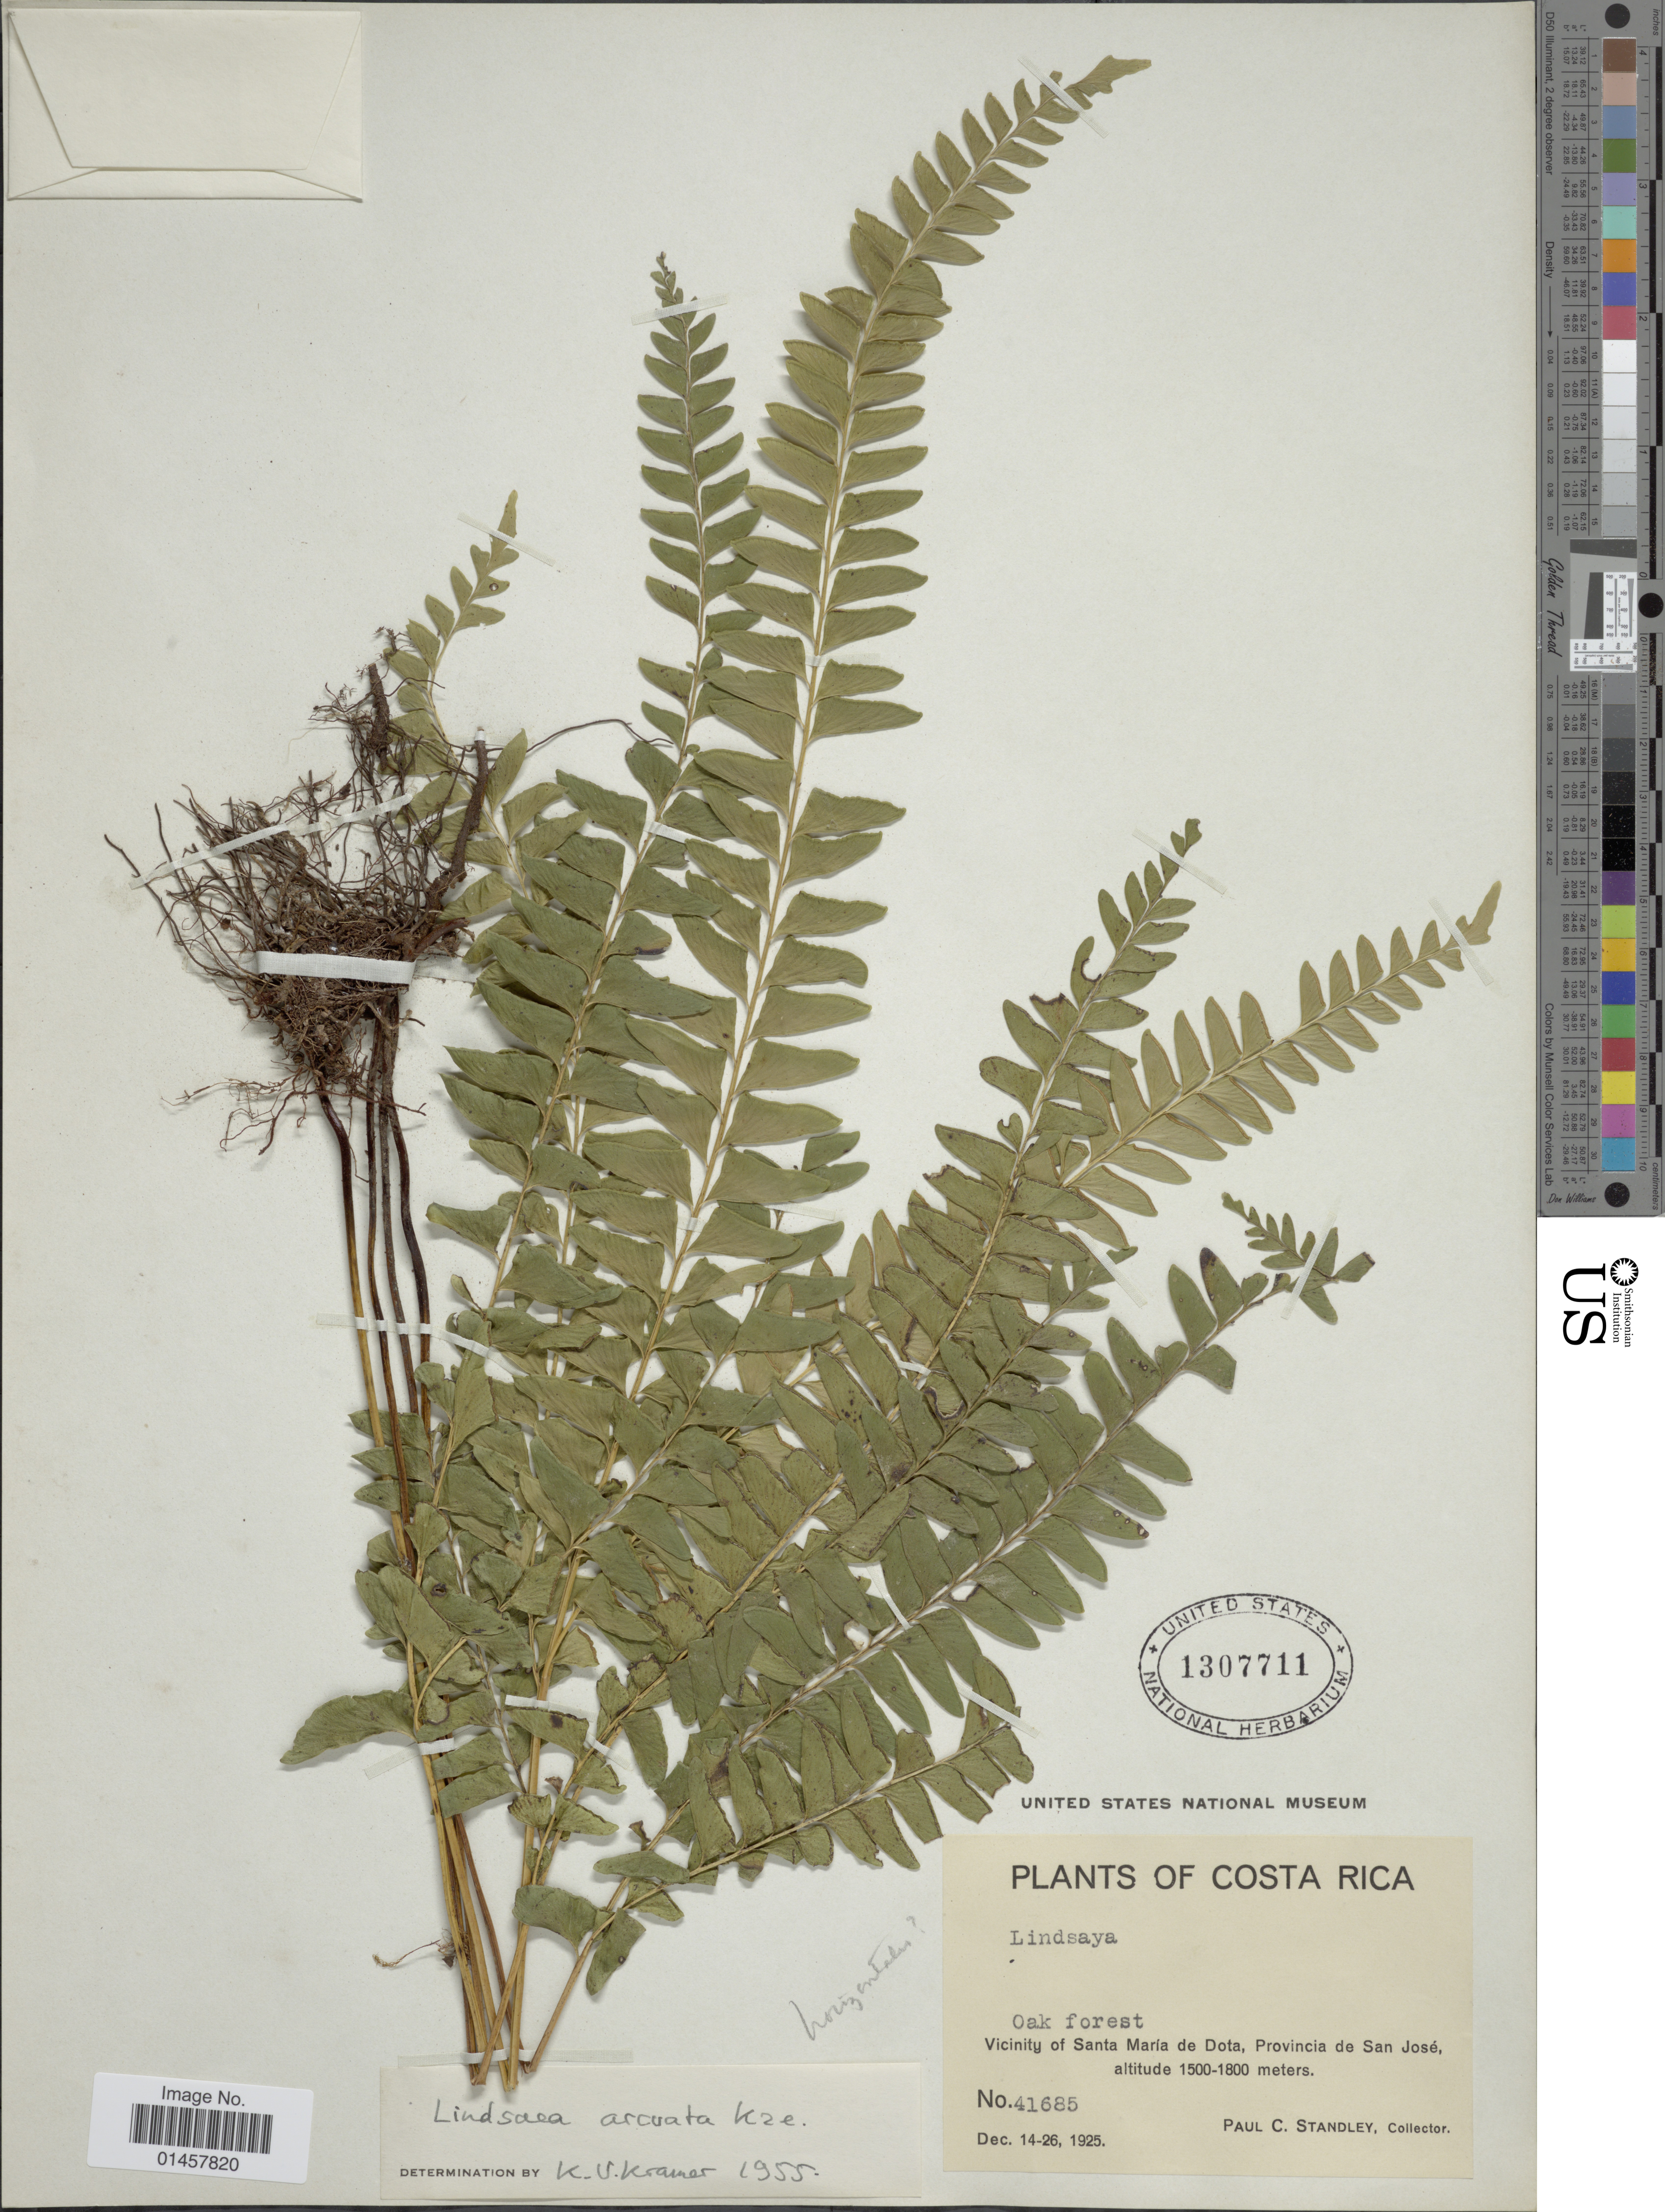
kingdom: Plantae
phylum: Tracheophyta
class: Polypodiopsida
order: Polypodiales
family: Lindsaeaceae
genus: Lindsaea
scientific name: Lindsaea arcuata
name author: Kunze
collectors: P. C. Standley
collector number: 41685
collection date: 1925-12-14/1925-12-26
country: Costa Rica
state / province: San José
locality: Vicinity of Santa Maria de Dota, Provincia de San José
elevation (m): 1500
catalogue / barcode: US 1307711